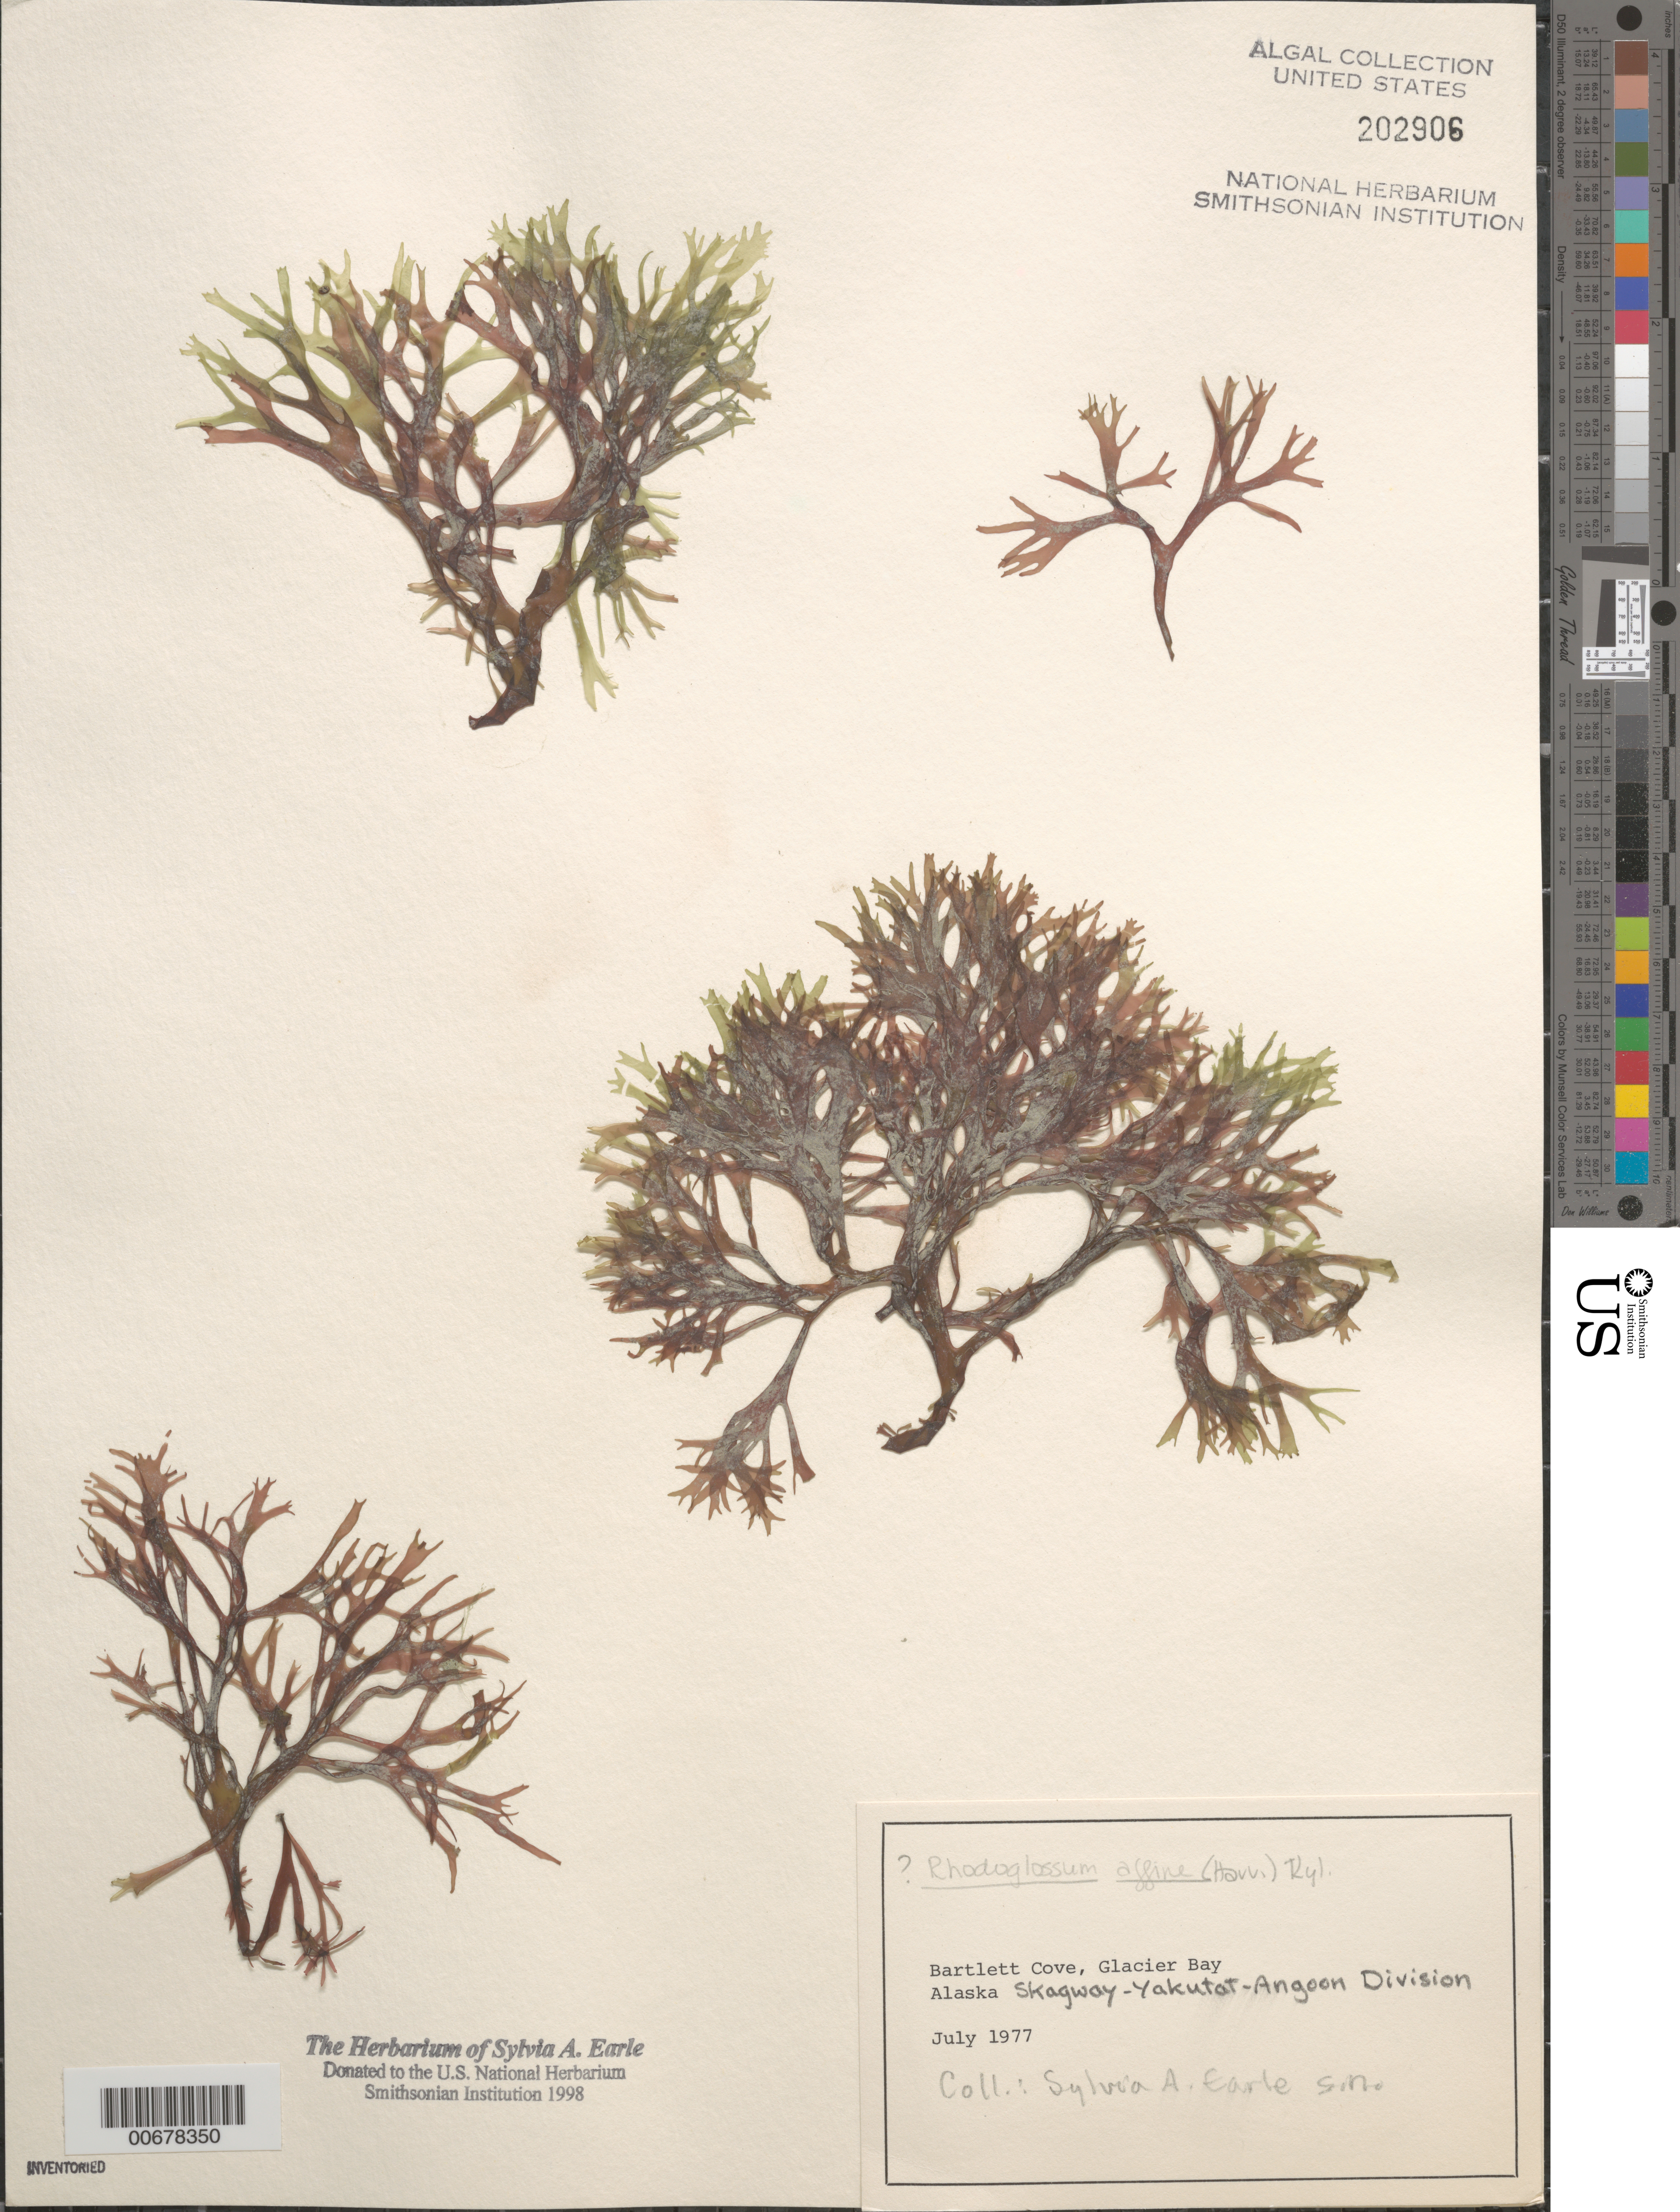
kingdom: Plantae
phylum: Rhodophyta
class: Florideophyceae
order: Gigartinales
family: Gigartinaceae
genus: Mazzaella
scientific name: Mazzaella affinis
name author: (Harvey) Fredericq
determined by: Algae name updating Project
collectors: S. A. Earle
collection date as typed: Jul 1977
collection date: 1977-07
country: United States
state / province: Alaska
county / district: Skagway-Yakutat-Angoon Division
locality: Bartlett Cove, Glacier Bay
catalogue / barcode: US 202906